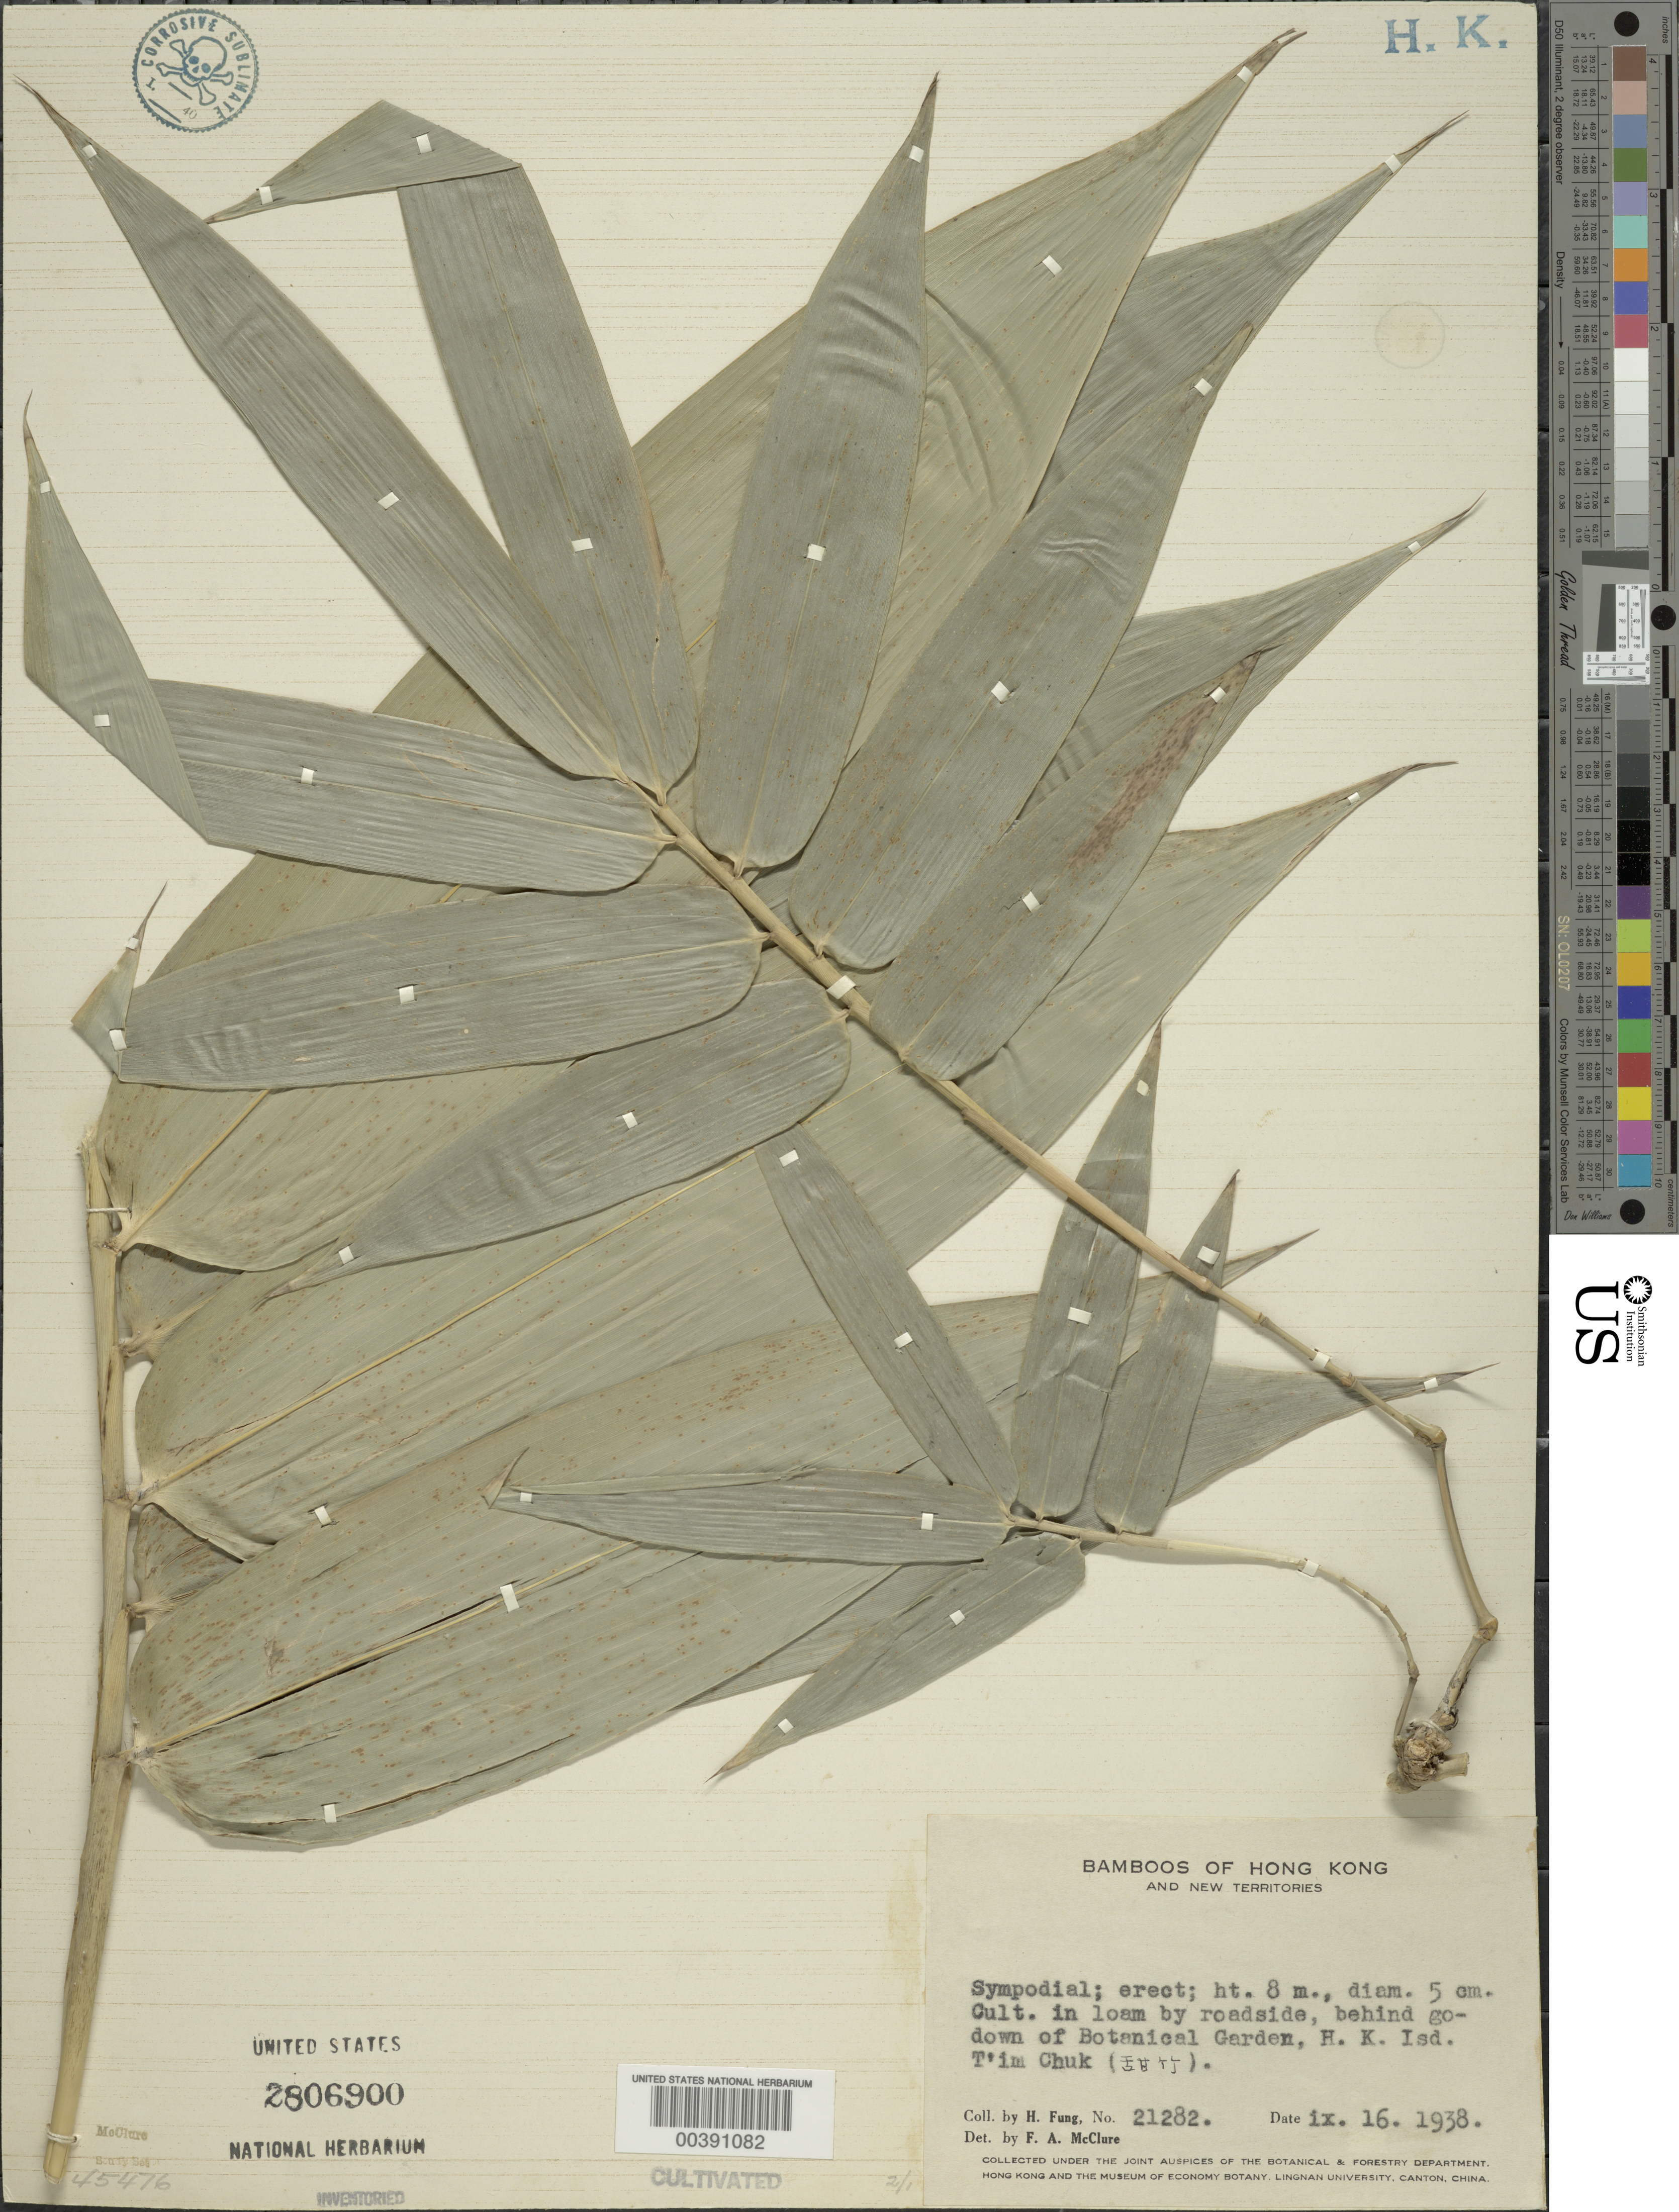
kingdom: Plantae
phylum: Tracheophyta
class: Liliopsida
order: Poales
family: Poaceae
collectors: H. L. Fung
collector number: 21282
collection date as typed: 16 Sep 1938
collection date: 1938-09-16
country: China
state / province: Hong Kong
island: Hong Kong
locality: Botanic garden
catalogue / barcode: US 2806900